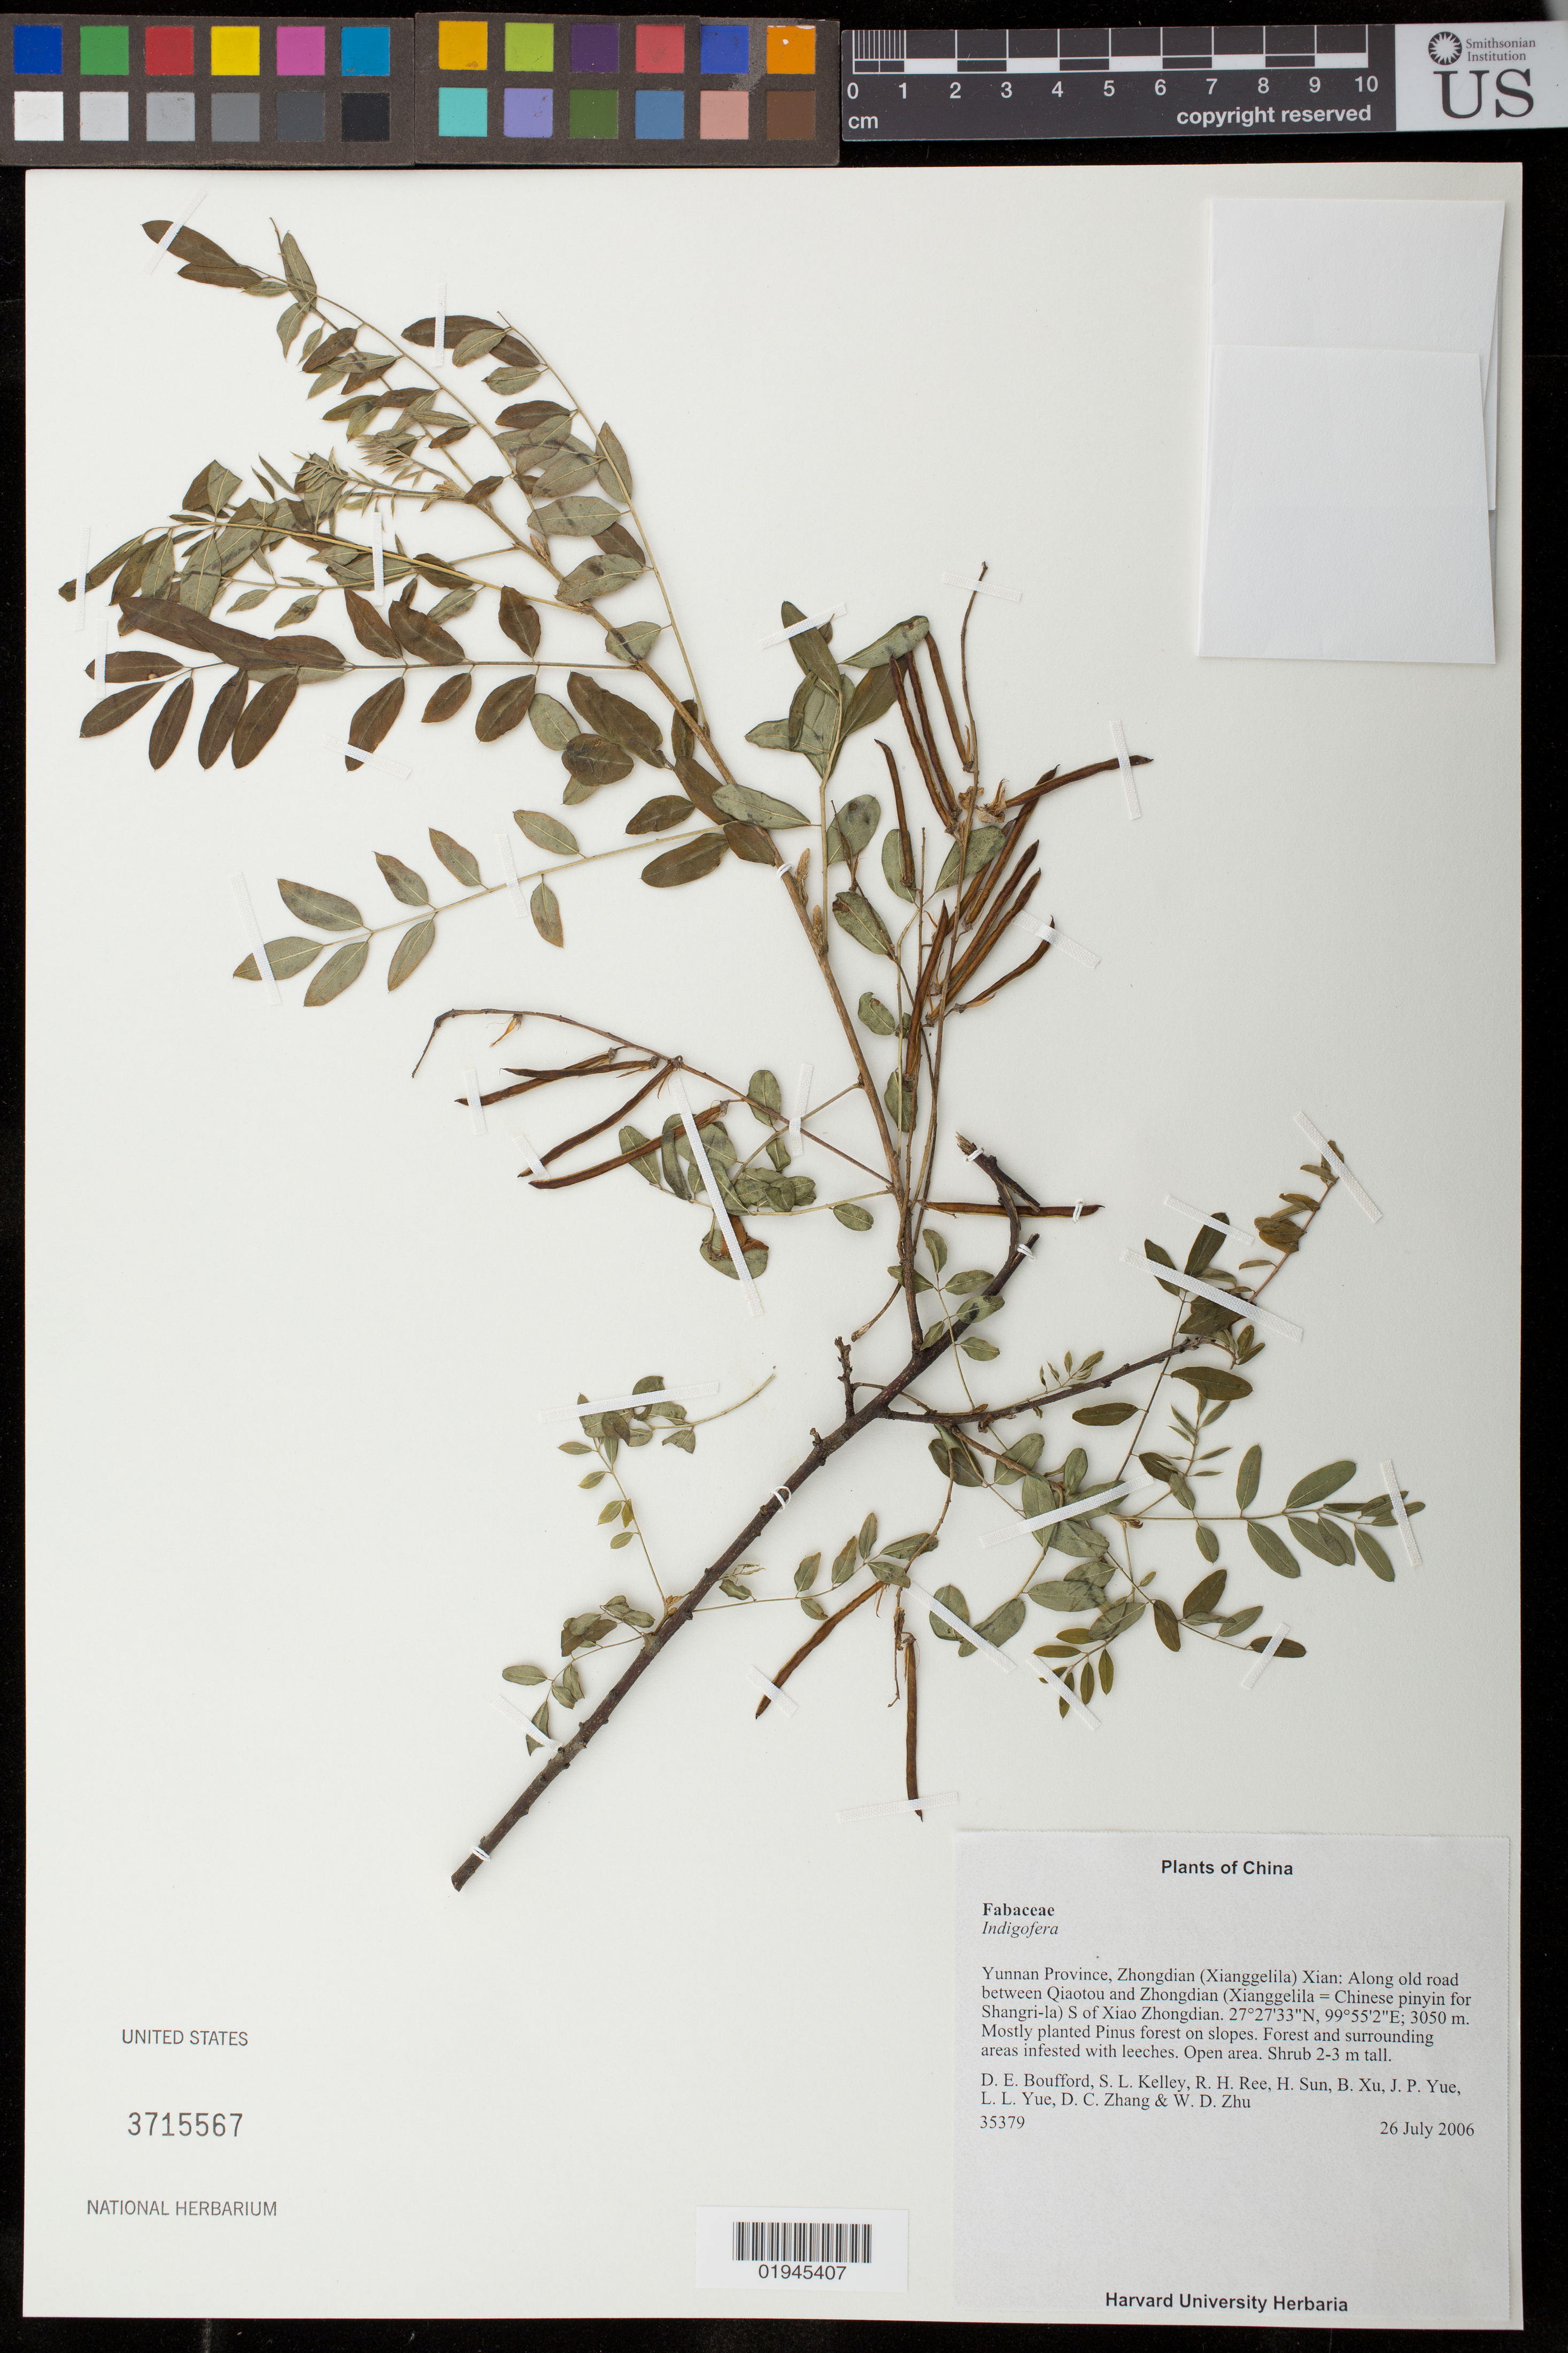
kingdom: Plantae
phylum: Tracheophyta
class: Magnoliopsida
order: Fabales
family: Fabaceae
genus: Indigofera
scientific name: Indigofera sp.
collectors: D. E. Boufford, S. Kelley, R. Ree, H. Sun, W. B. Yu, J. Yue, L. Yue, D. Zhang & W. Zhu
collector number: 35379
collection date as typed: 26 July 2006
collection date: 2006-07-26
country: China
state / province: Yunnan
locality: Zhongdian (Xianggelila) Xian: Along old road between Qiaotou and Zhongdian (Xianggelia = Chinese pinyin for Shangri-La). S of Xiao Zhongdian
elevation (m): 3050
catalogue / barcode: US 3715567